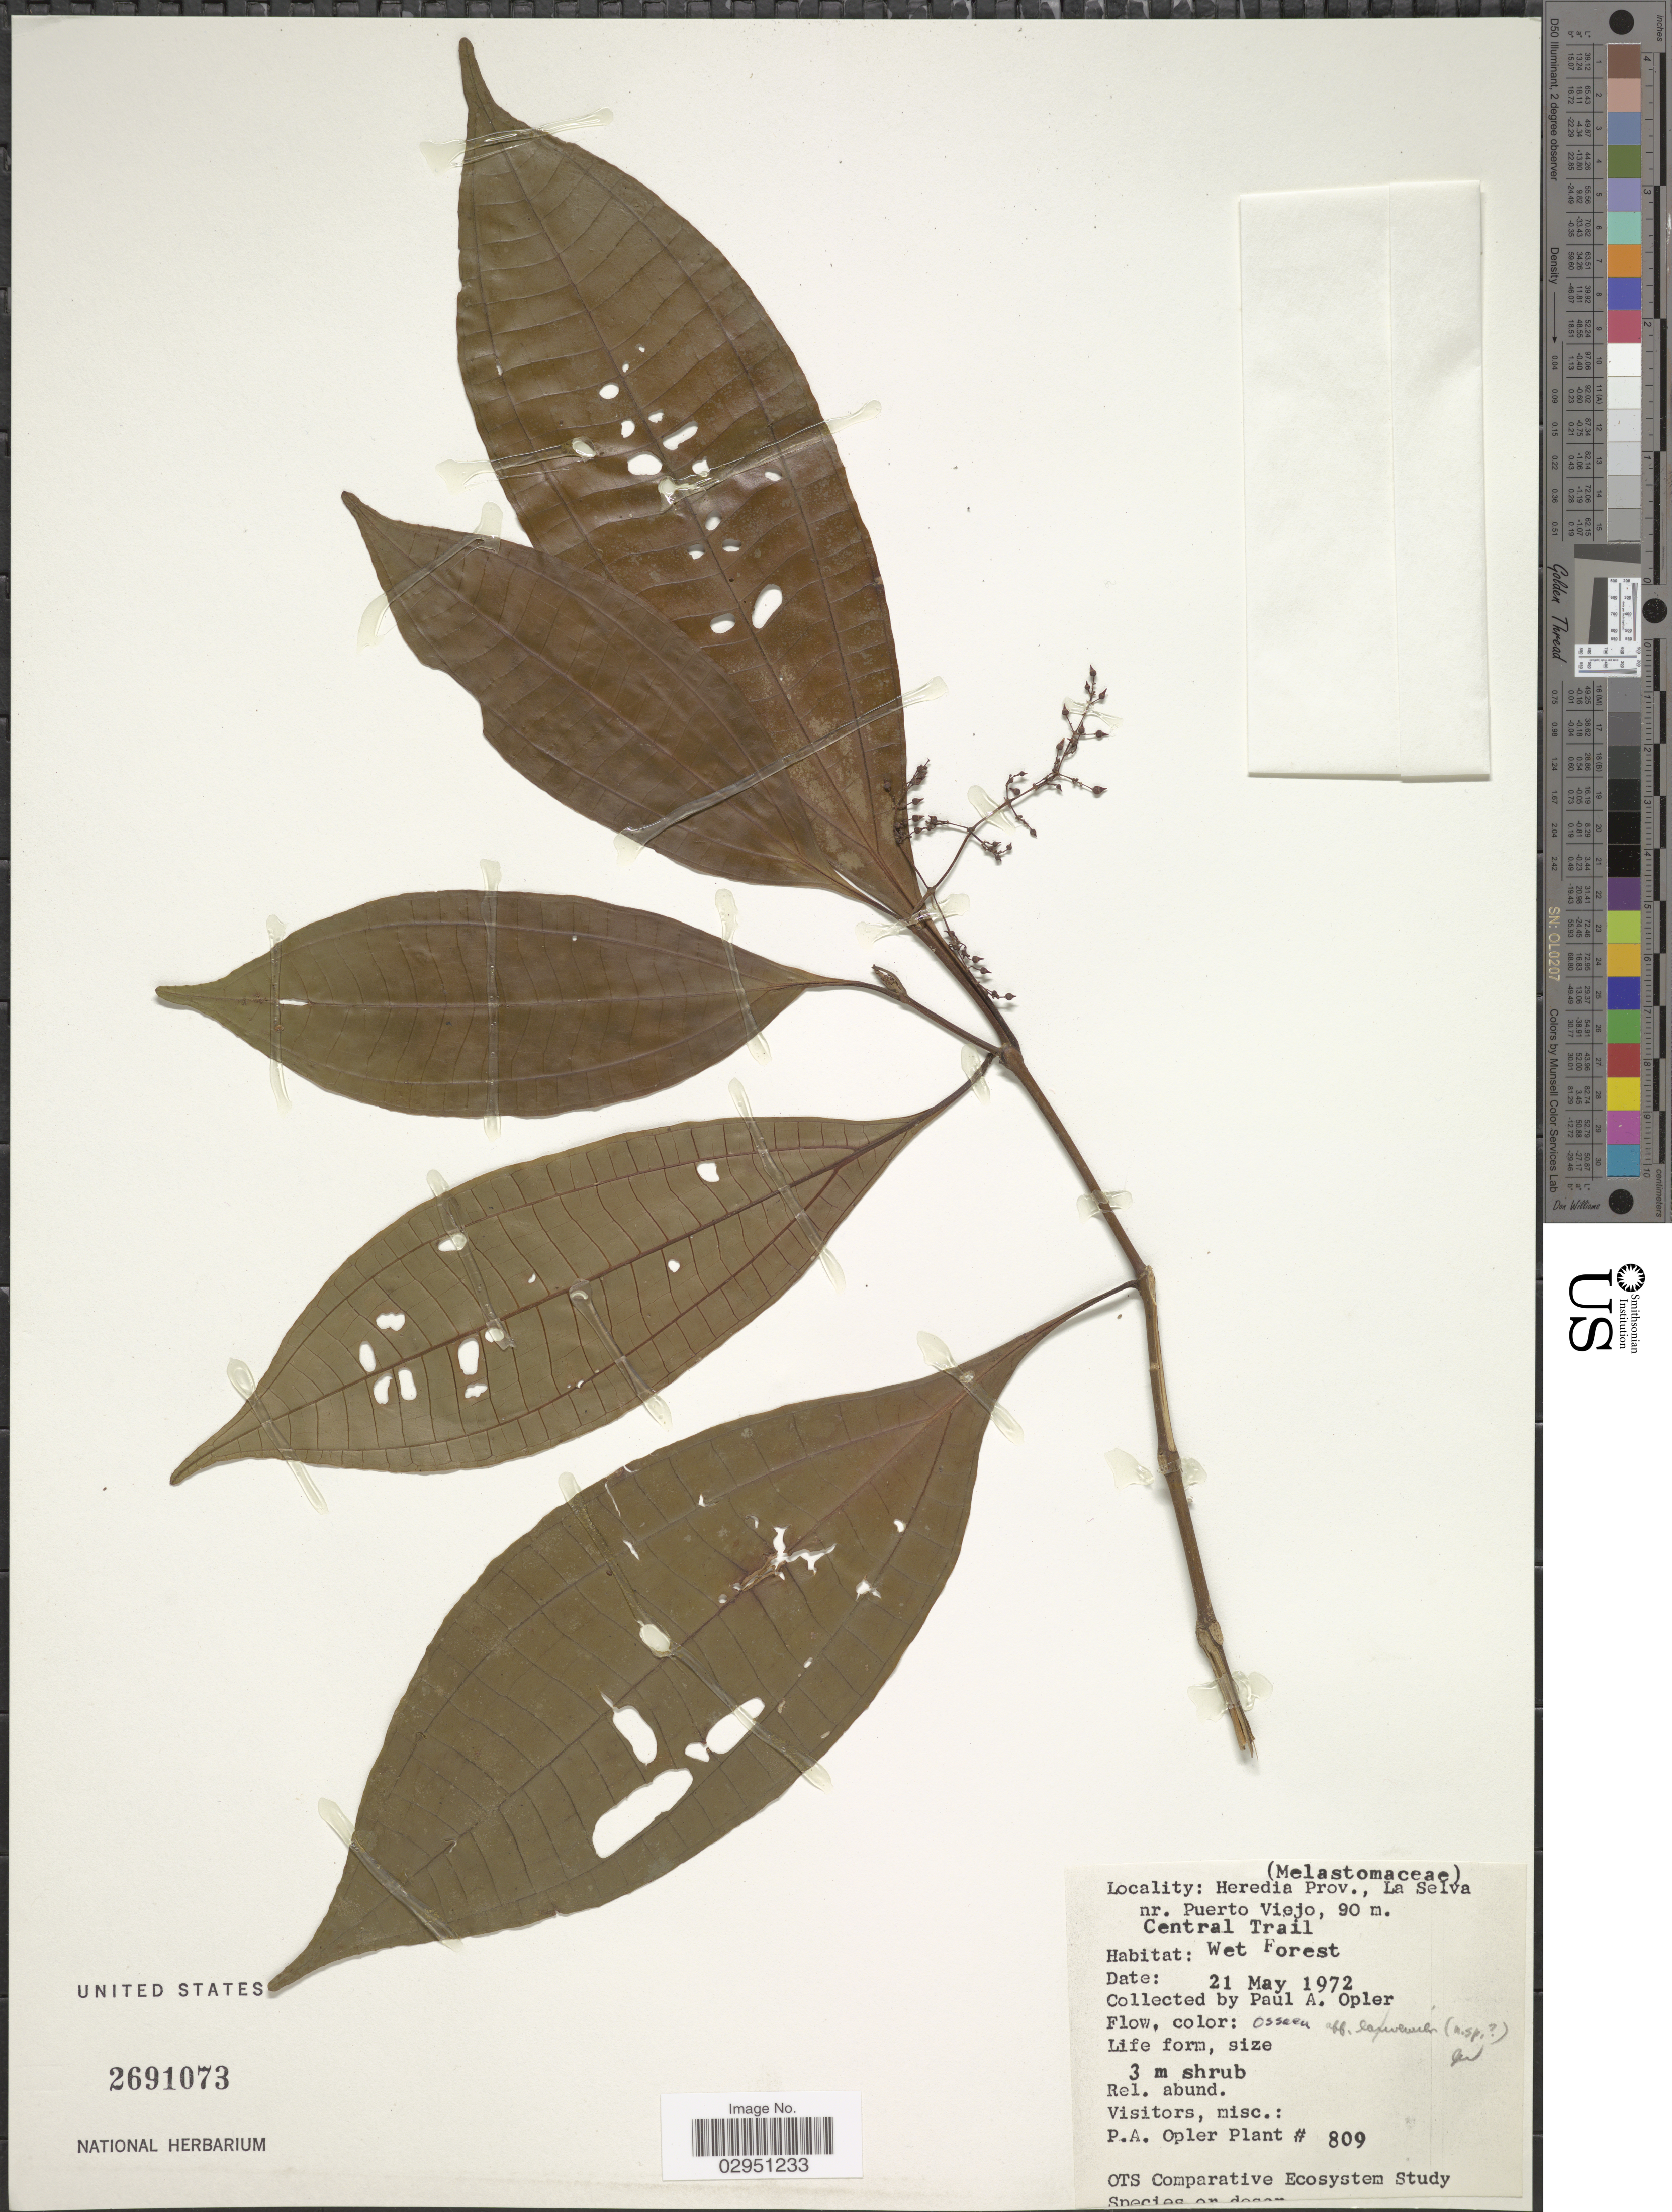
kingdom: Plantae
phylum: Tracheophyta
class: Magnoliopsida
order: Myrtales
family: Melastomataceae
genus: Ossaea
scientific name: Ossaea sp.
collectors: P. Opler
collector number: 809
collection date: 1972-05-21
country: Costa Rica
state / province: Heredia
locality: La Selva nr. Puerto Viejo. Central Trail.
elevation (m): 90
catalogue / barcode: US 2691073